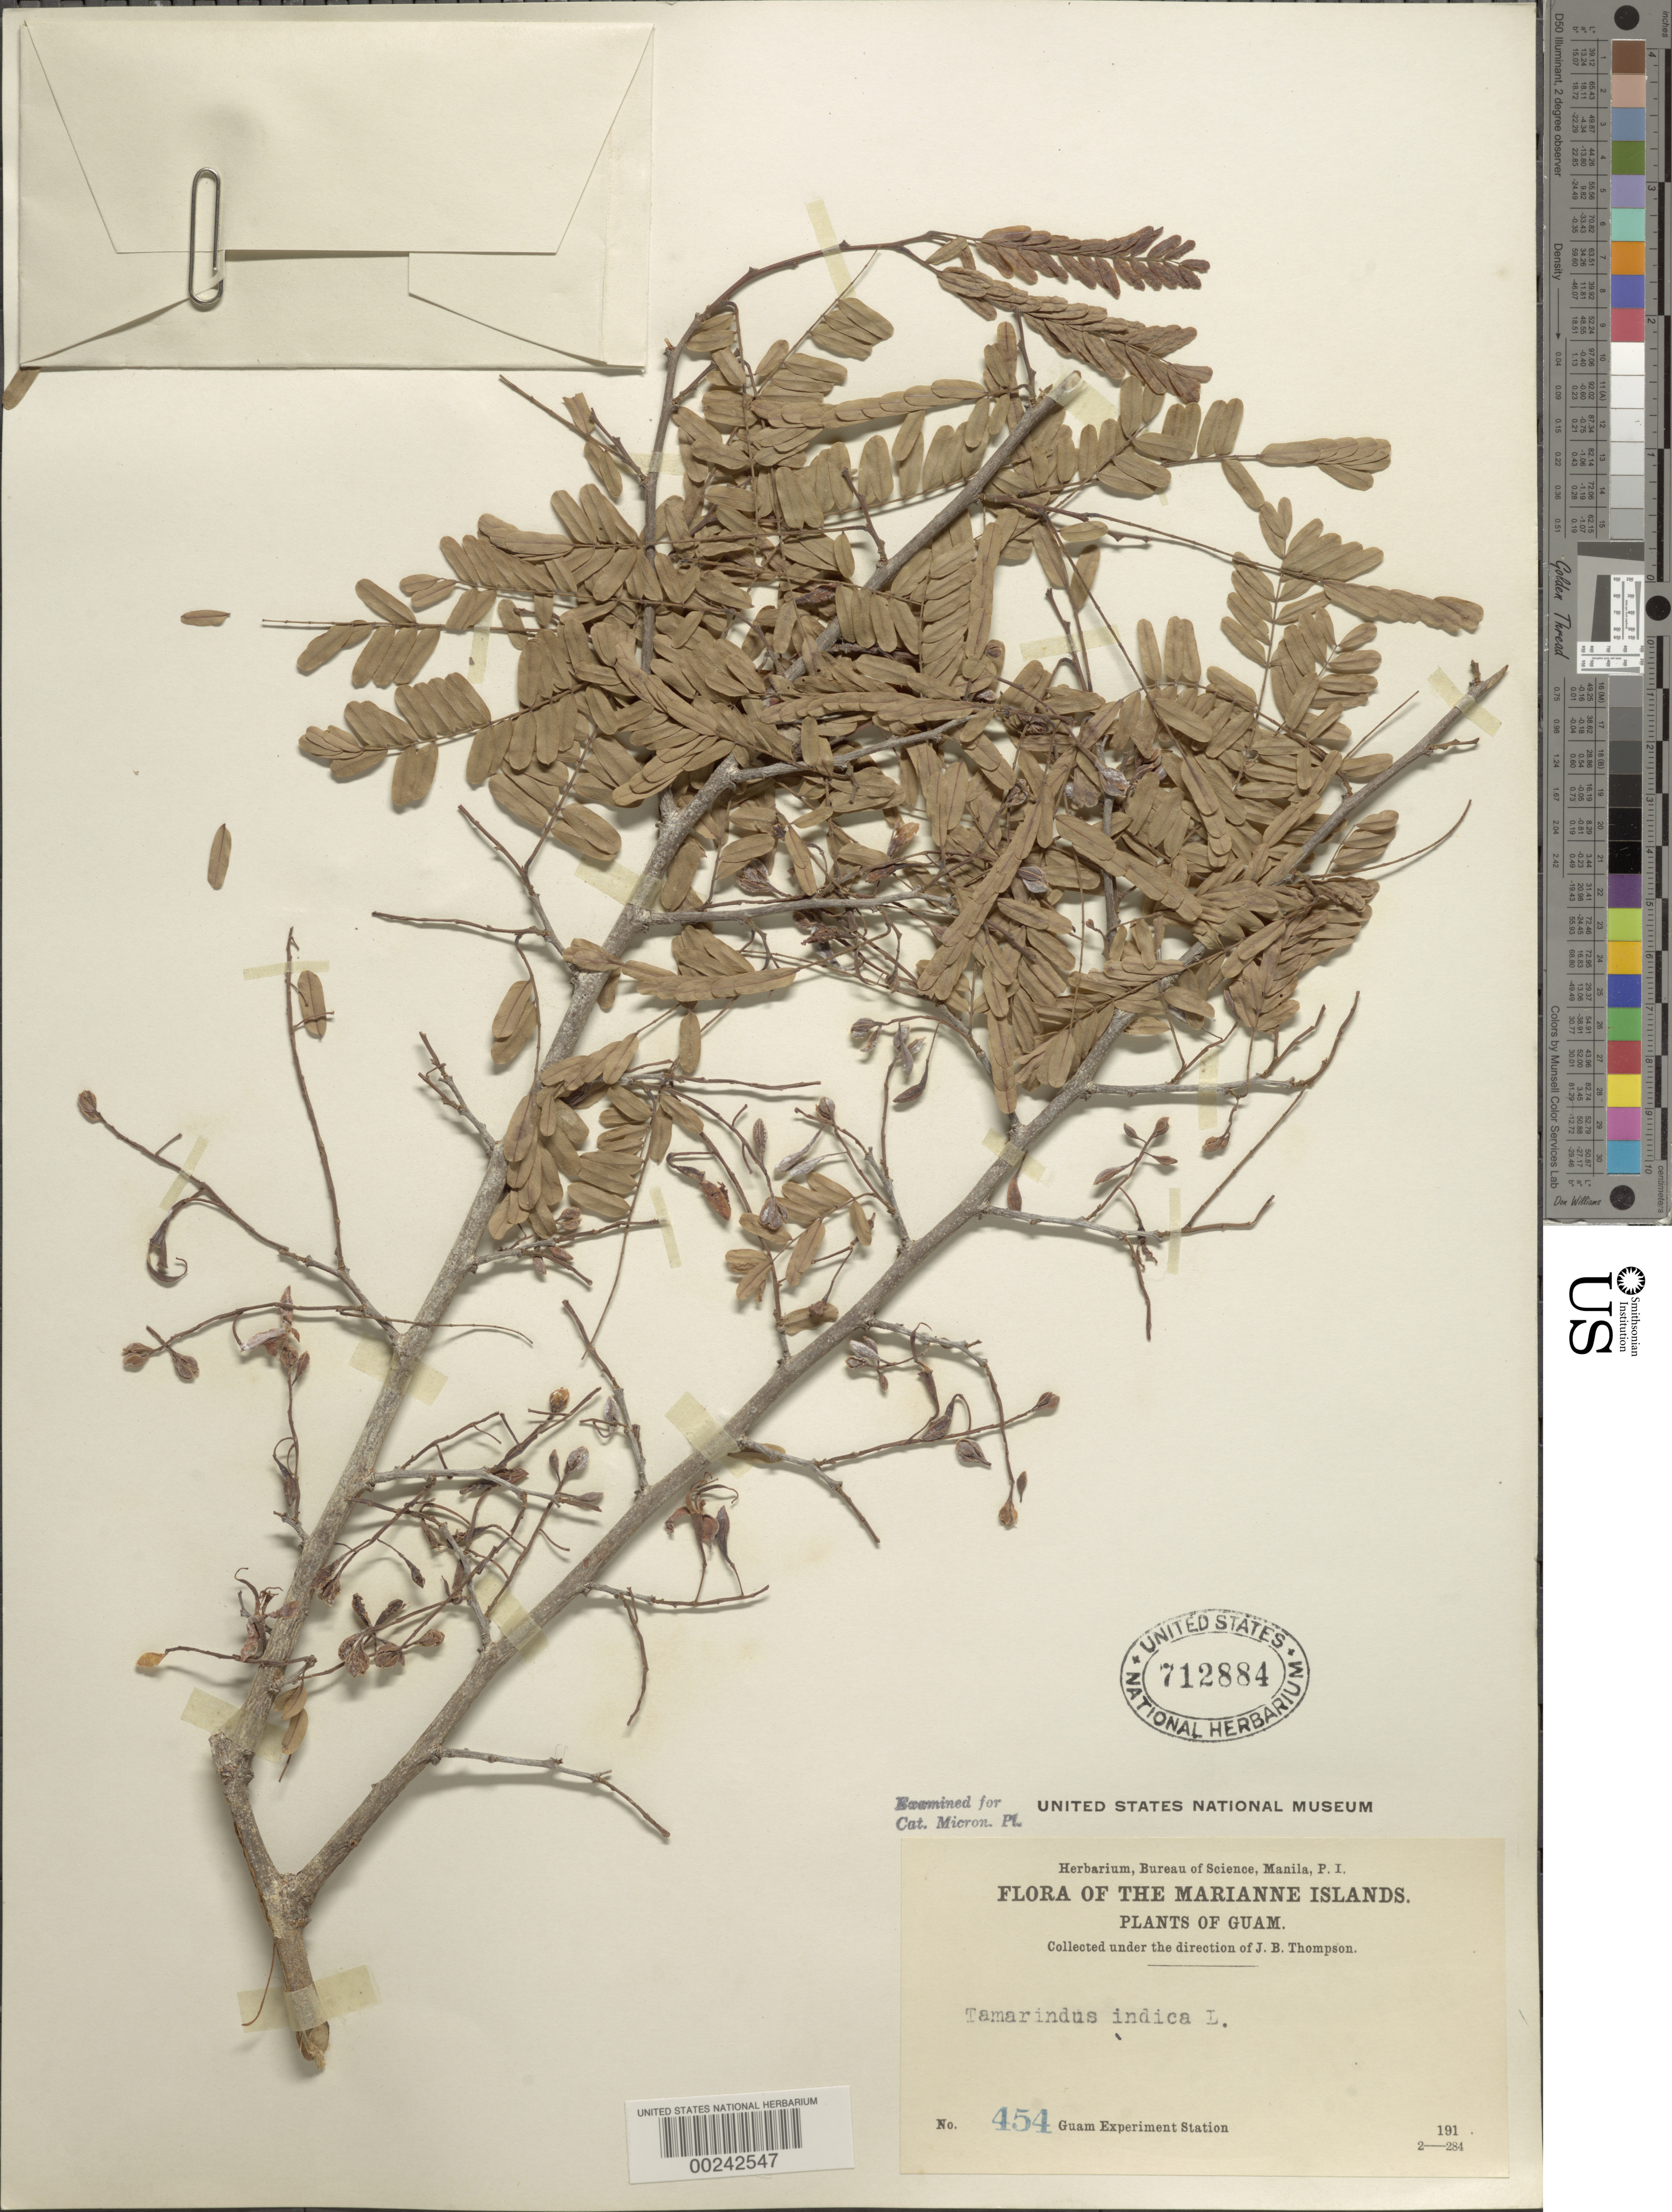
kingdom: Plantae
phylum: Tracheophyta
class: Magnoliopsida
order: Fabales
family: Fabaceae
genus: Tamarindus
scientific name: Tamarindus indica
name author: L.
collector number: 454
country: Guam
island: Guam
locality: Guam experiment station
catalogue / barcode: US 712884